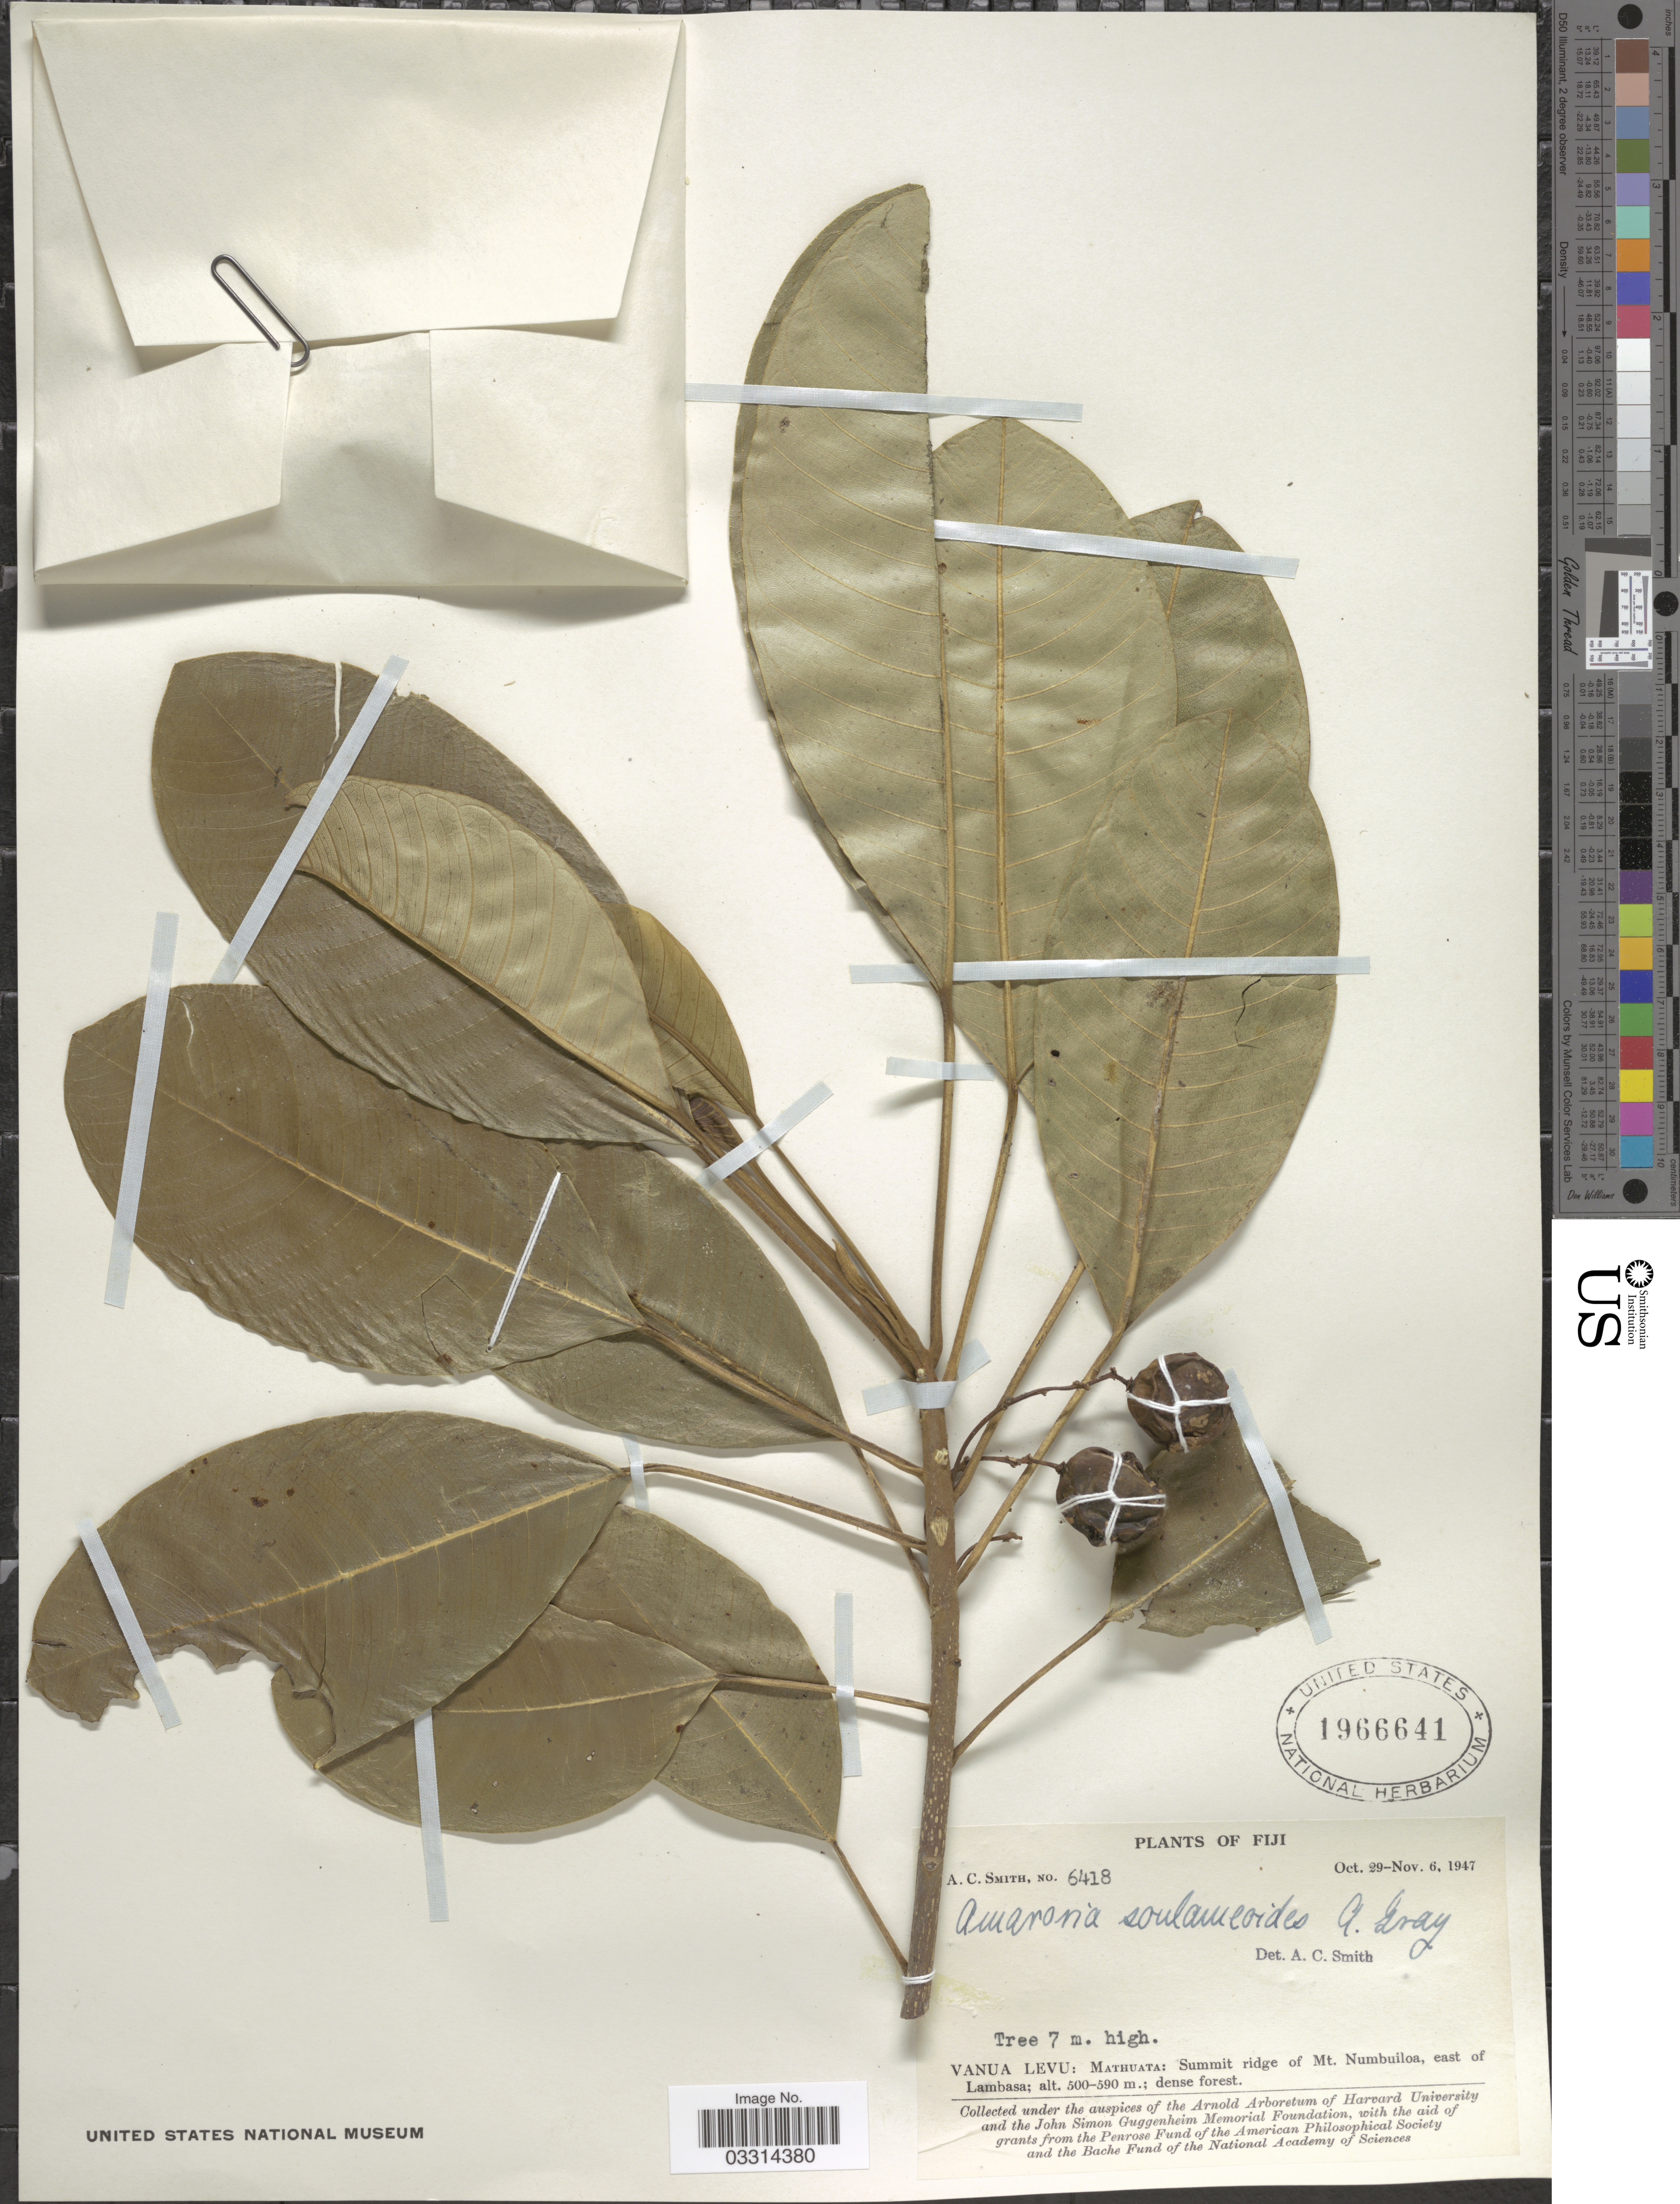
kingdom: Plantae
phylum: Tracheophyta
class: Magnoliopsida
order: Sapindales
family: Simaroubaceae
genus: Soulamea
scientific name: Soulamea soulameoides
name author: (A. Gray) Noot.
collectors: A. C. Smith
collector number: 6418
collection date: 1947-10-29/1947-11-06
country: Fiji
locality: Vanua Levu: Mathuata: Summit ridge of Mt. Numbuiloa, east of Lambasa.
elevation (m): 500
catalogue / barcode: US 1966641